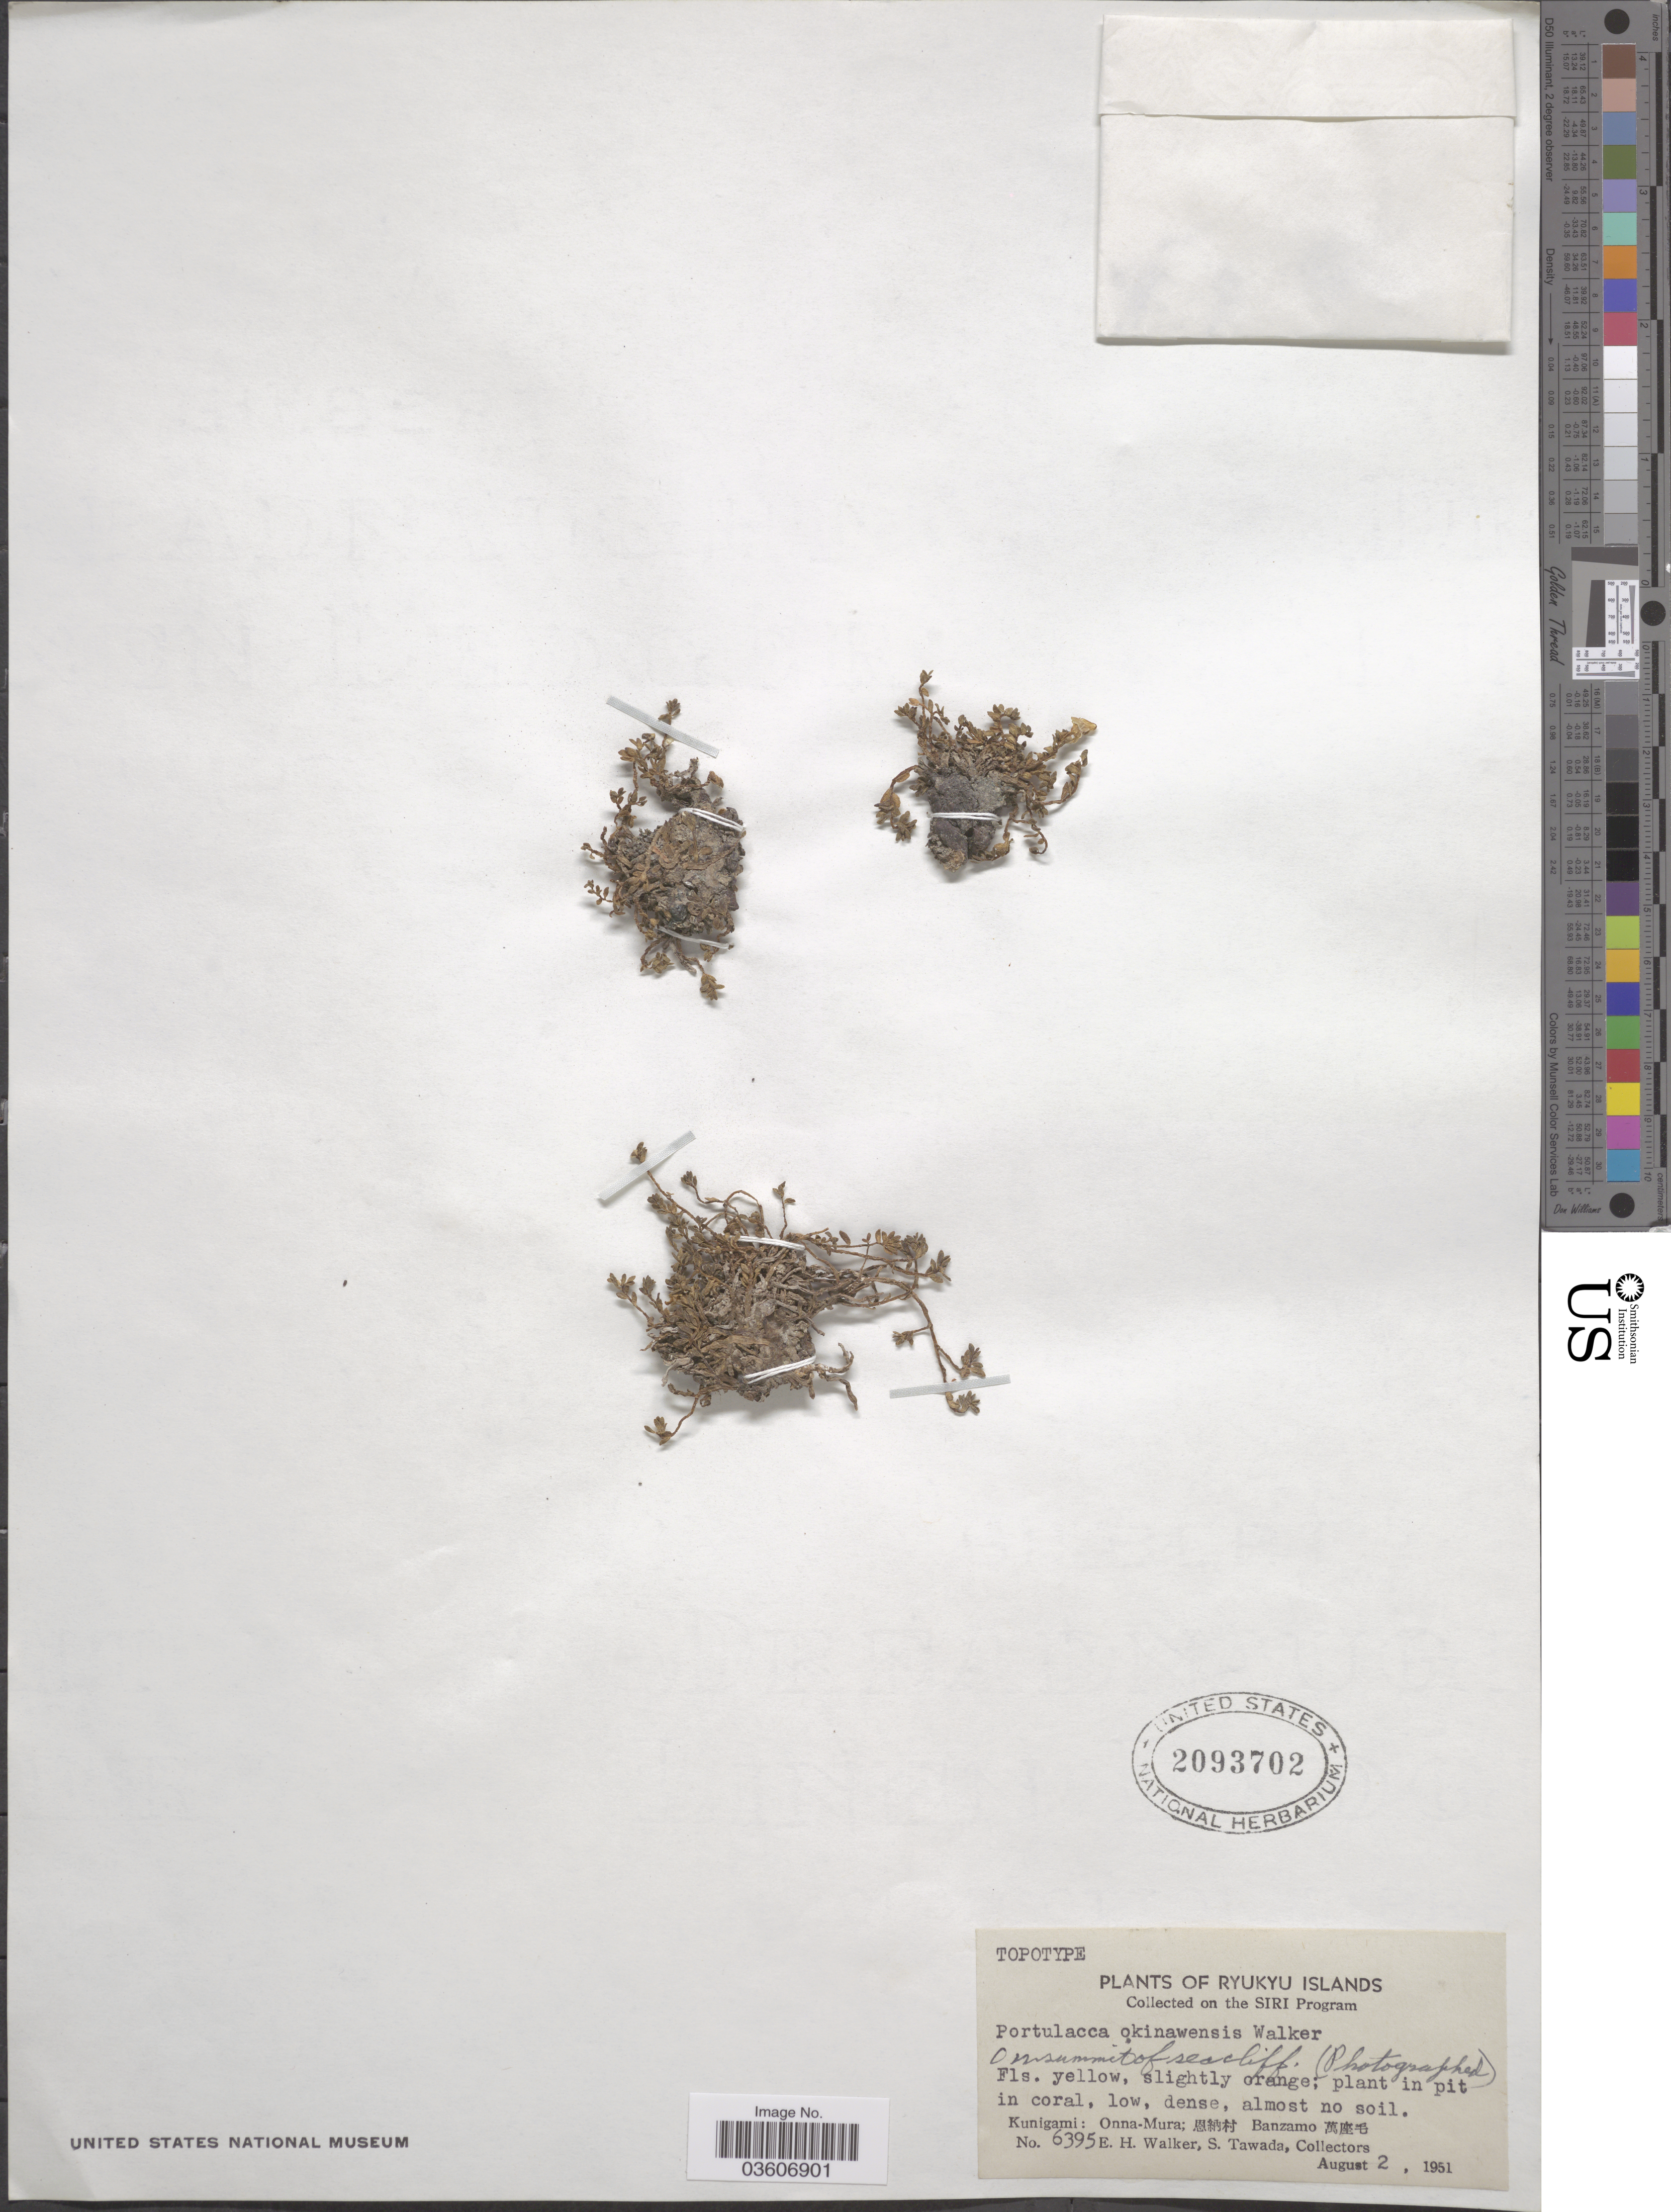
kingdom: Plantae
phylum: Tracheophyta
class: Magnoliopsida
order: Caryophyllales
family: Portulacaceae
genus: Portulaca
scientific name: Portulaca okinawensis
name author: E. Walker & Tawada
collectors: E. H. Walker & S. Tawada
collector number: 6395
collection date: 1951-08-02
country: Japan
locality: Ryukyu Islands. Kunigami: Onna-Mura; [Foreign script] Banzamo [Foreign script].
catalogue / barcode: US 2093702